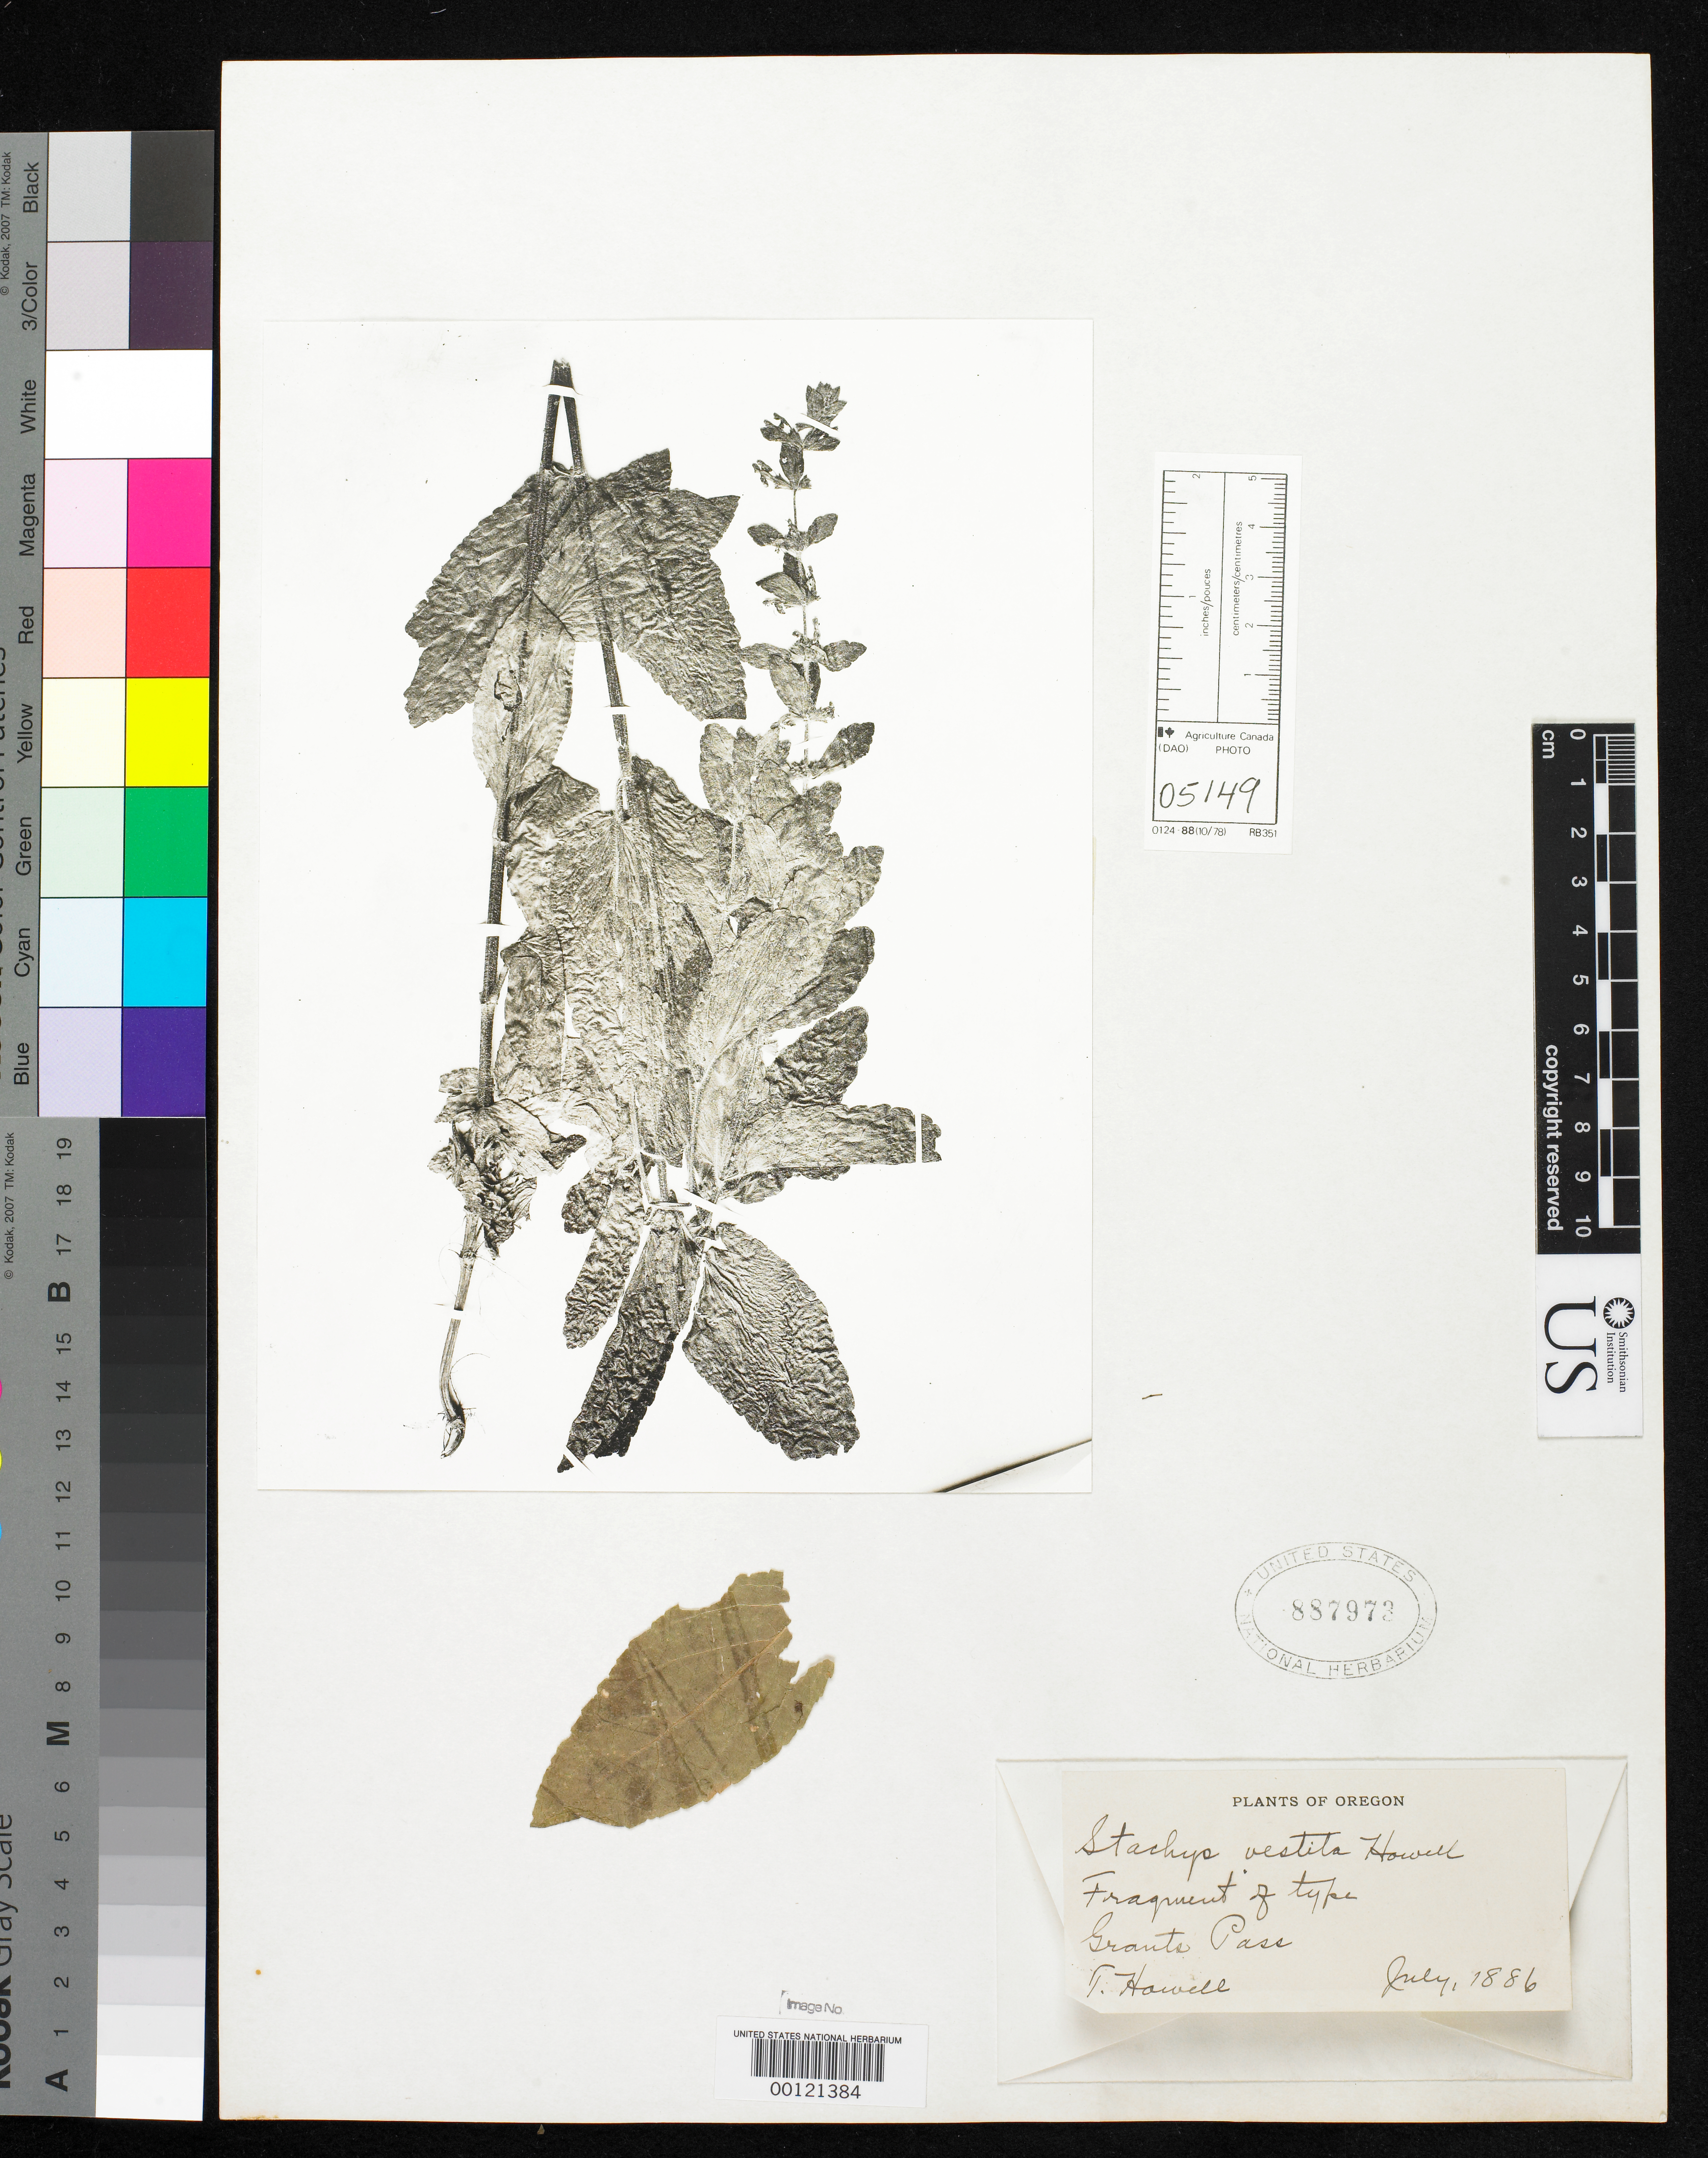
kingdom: Plantae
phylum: Tracheophyta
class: Magnoliopsida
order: Lamiales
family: Lamiaceae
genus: Stachys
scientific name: Stachys vestita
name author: Howell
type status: Type Fragment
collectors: T. J. Howell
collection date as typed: Jul 1886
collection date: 1886-07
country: United States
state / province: Oregon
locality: Grants Pass.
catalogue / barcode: US 887973